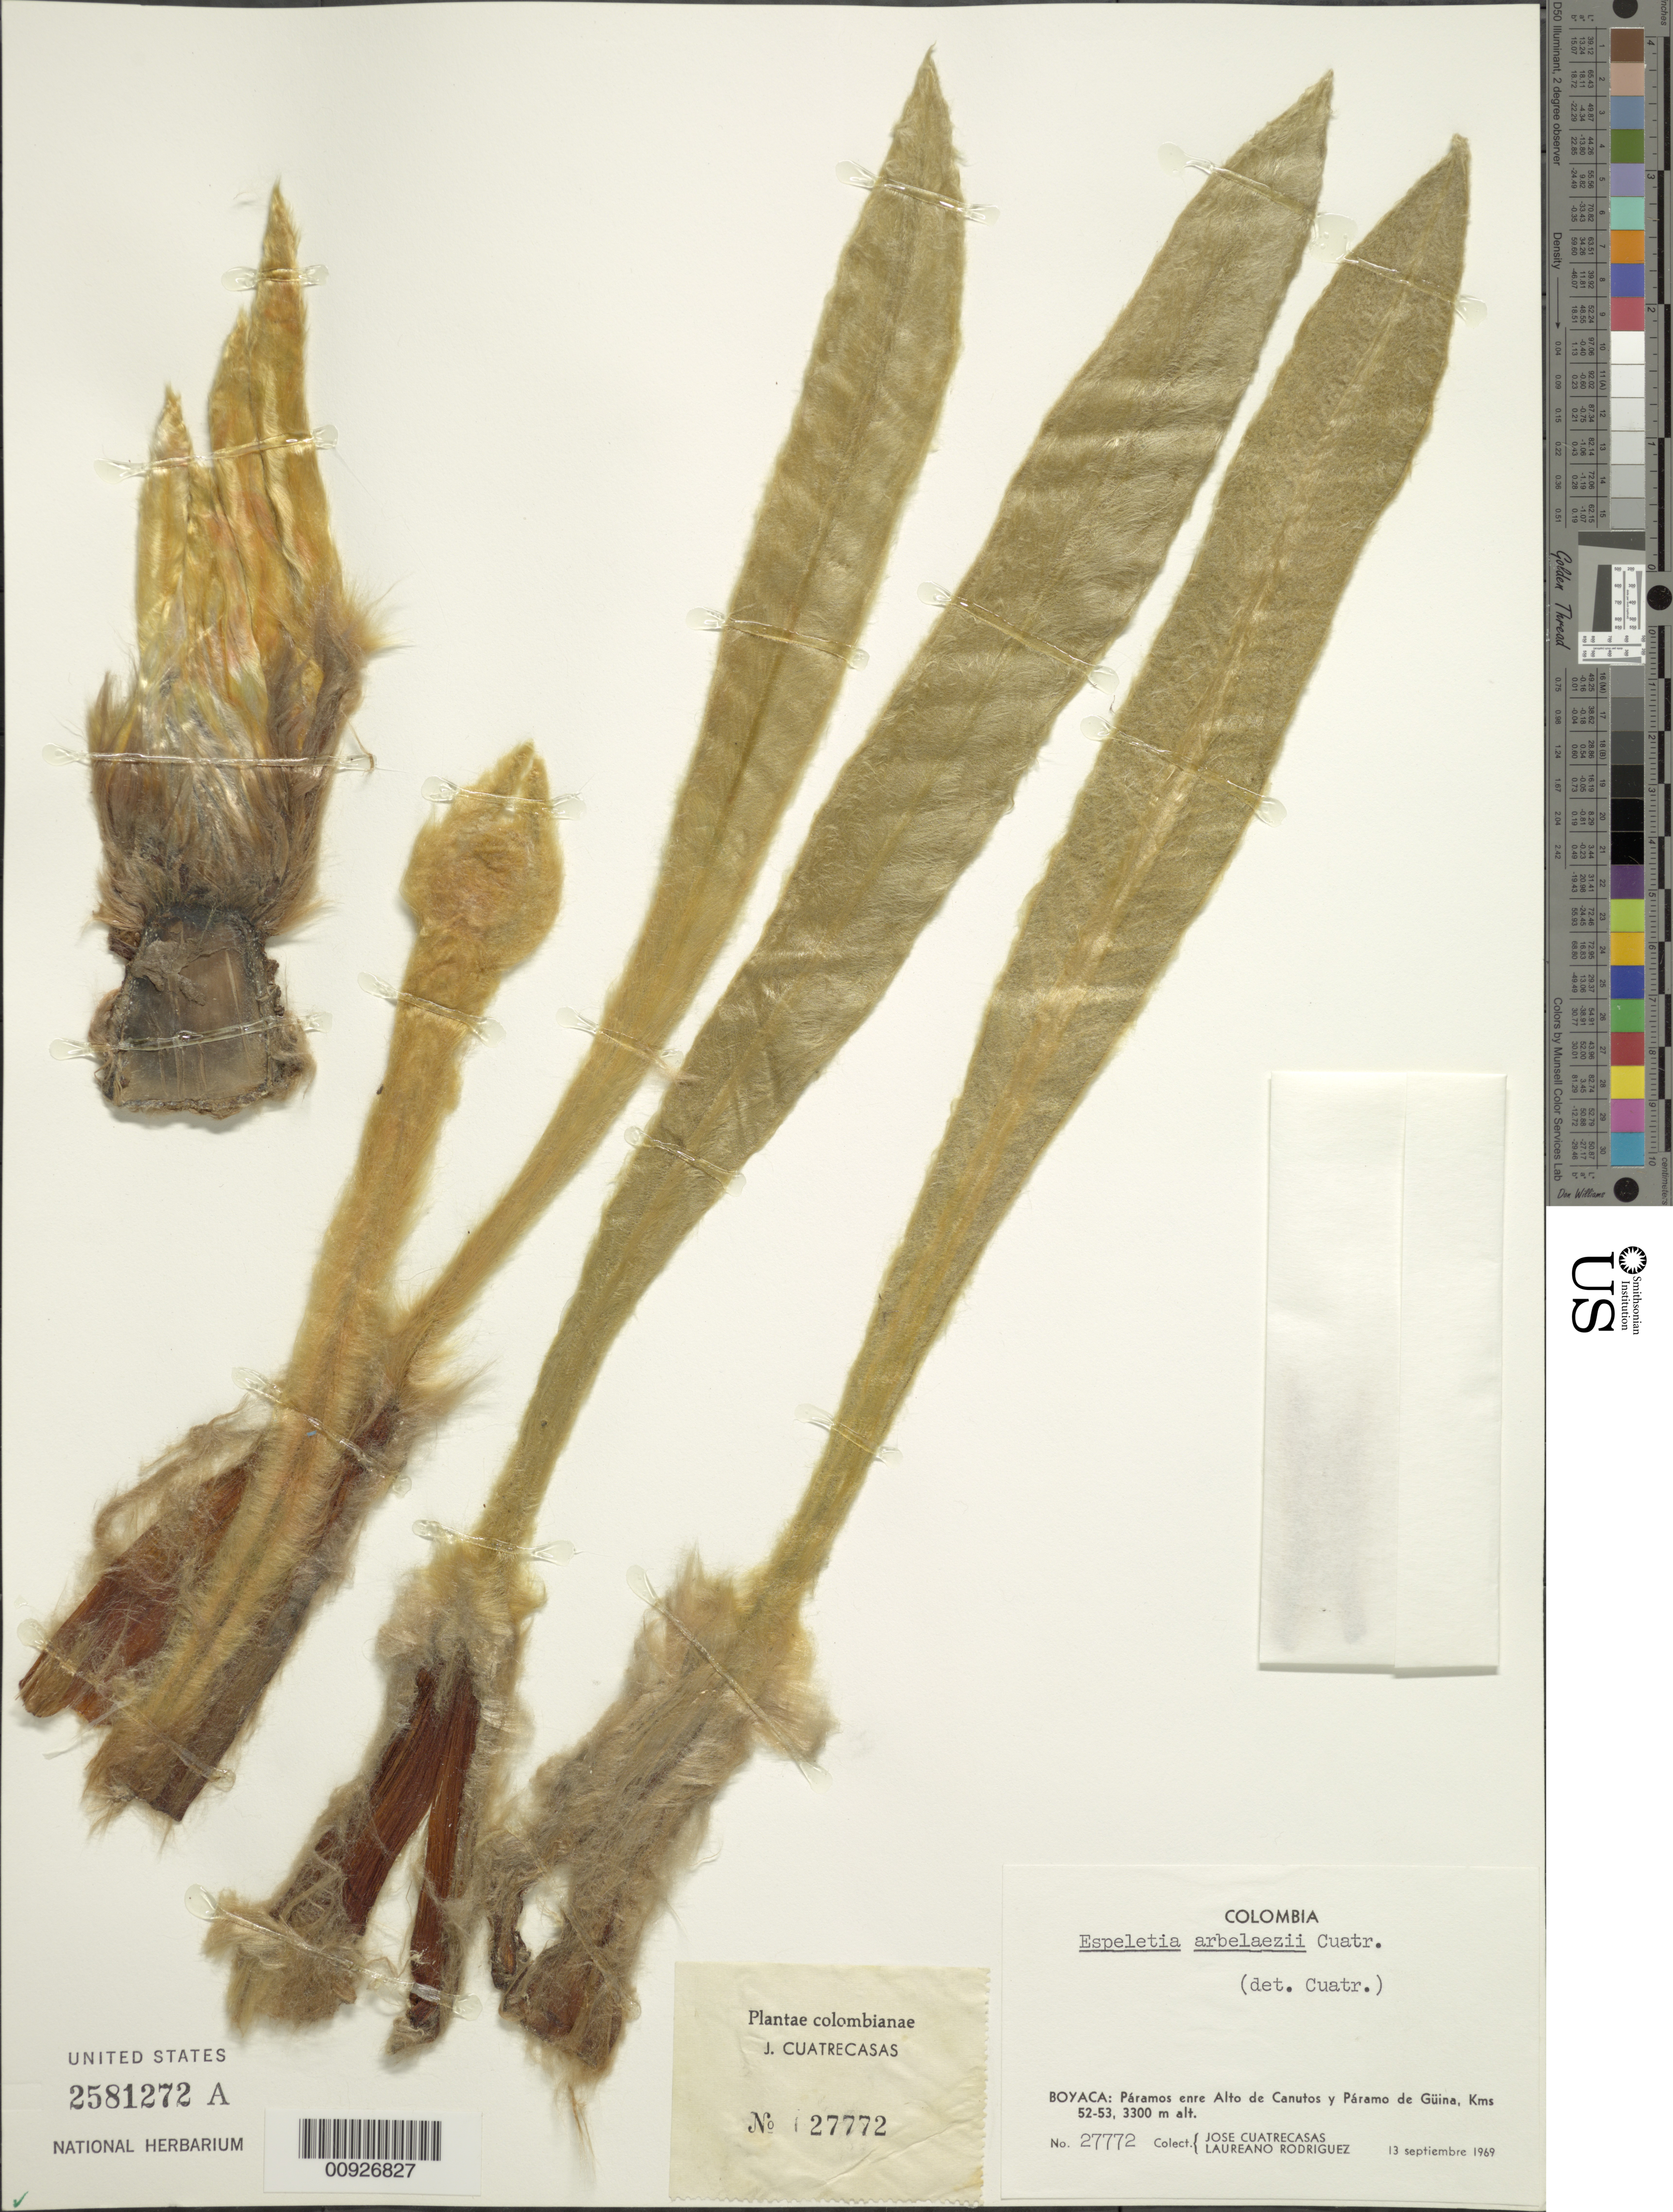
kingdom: Plantae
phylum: Tracheophyta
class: Magnoliopsida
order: Asterales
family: Asteraceae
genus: Espeletia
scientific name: Espeletia arbelaezii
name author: Cuatrec.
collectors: J. Cuatrecasas & L. Rodriguez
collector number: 27772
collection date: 1969-09-13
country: Colombia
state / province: Boyacá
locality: Páramos entre Alto de Canutos y Páramo de Güina, Kms 52-53.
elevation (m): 3300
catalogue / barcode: US 2581272A